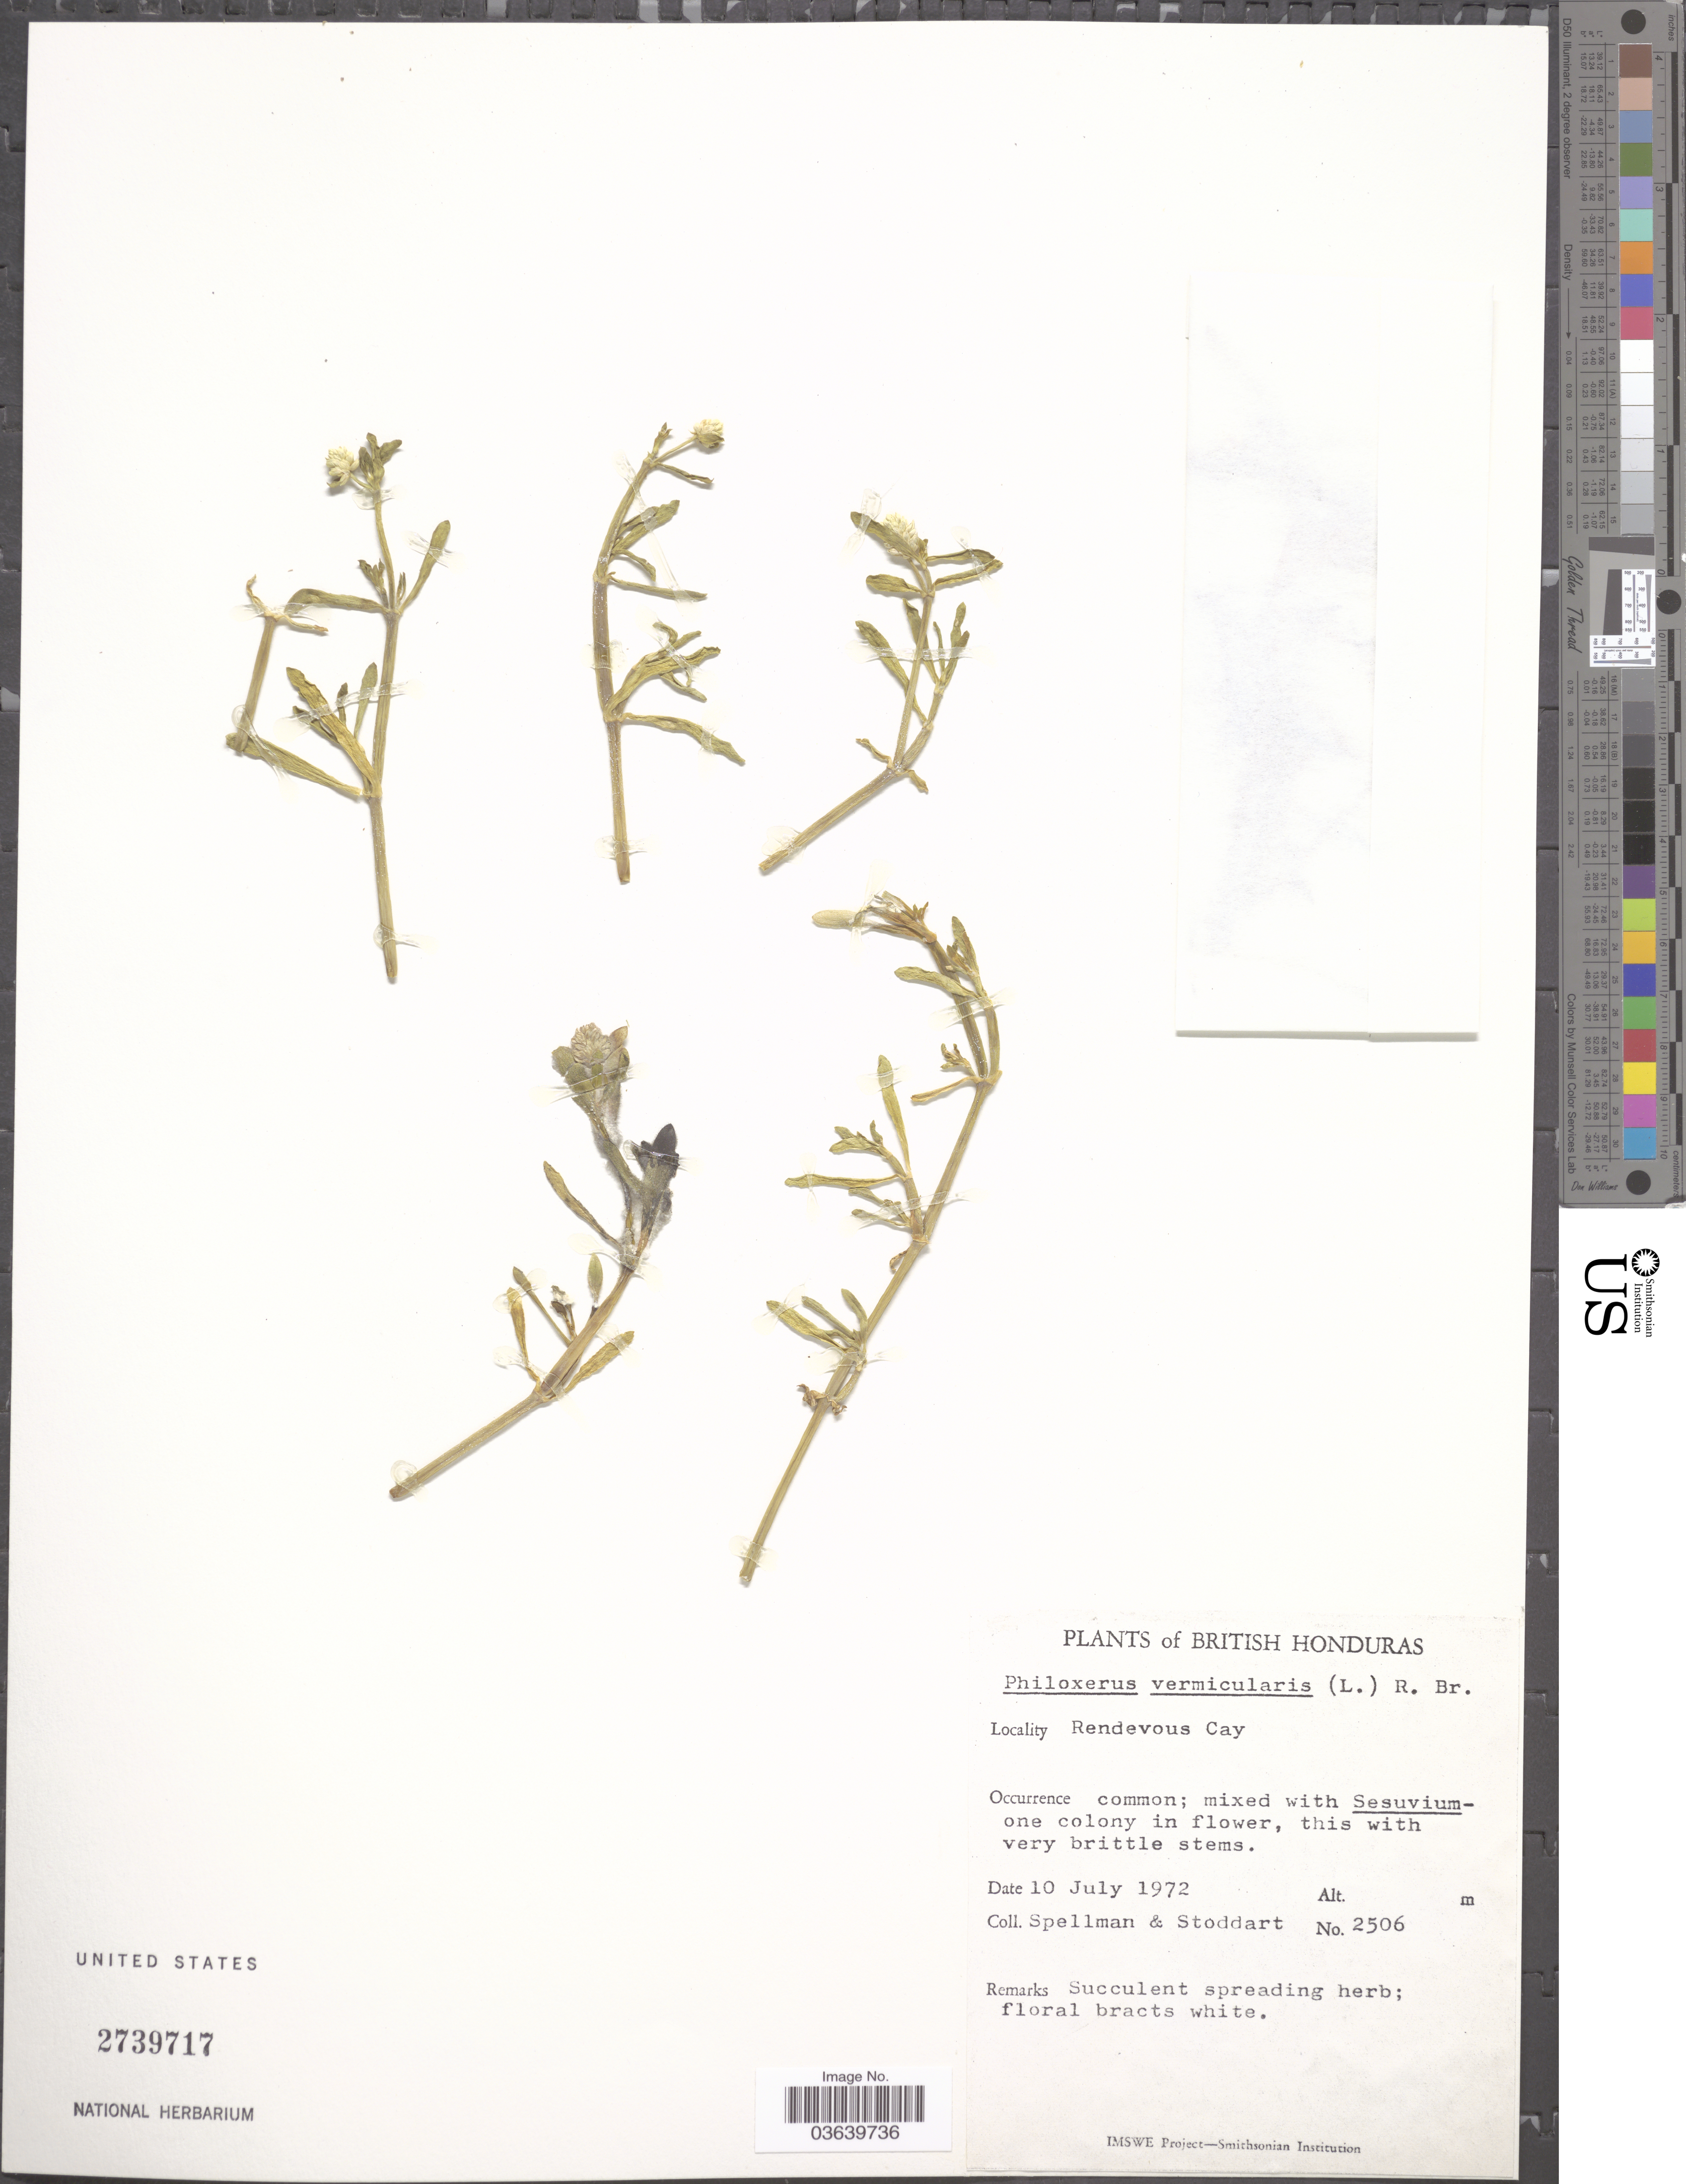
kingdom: Plantae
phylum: Tracheophyta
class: Magnoliopsida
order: Caryophyllales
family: Amaranthaceae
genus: Gomphrena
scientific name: Gomphrena vermicularis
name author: L.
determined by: Strong, Mark T., (BOT), Smithsonian Institution - National Museum of Natural History (UNITED STATES)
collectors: Spellman, -- & -. Stoddart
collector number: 2506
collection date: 1972-07-10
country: Belize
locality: British Honduras, Rendevous Cay.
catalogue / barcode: US 2739717